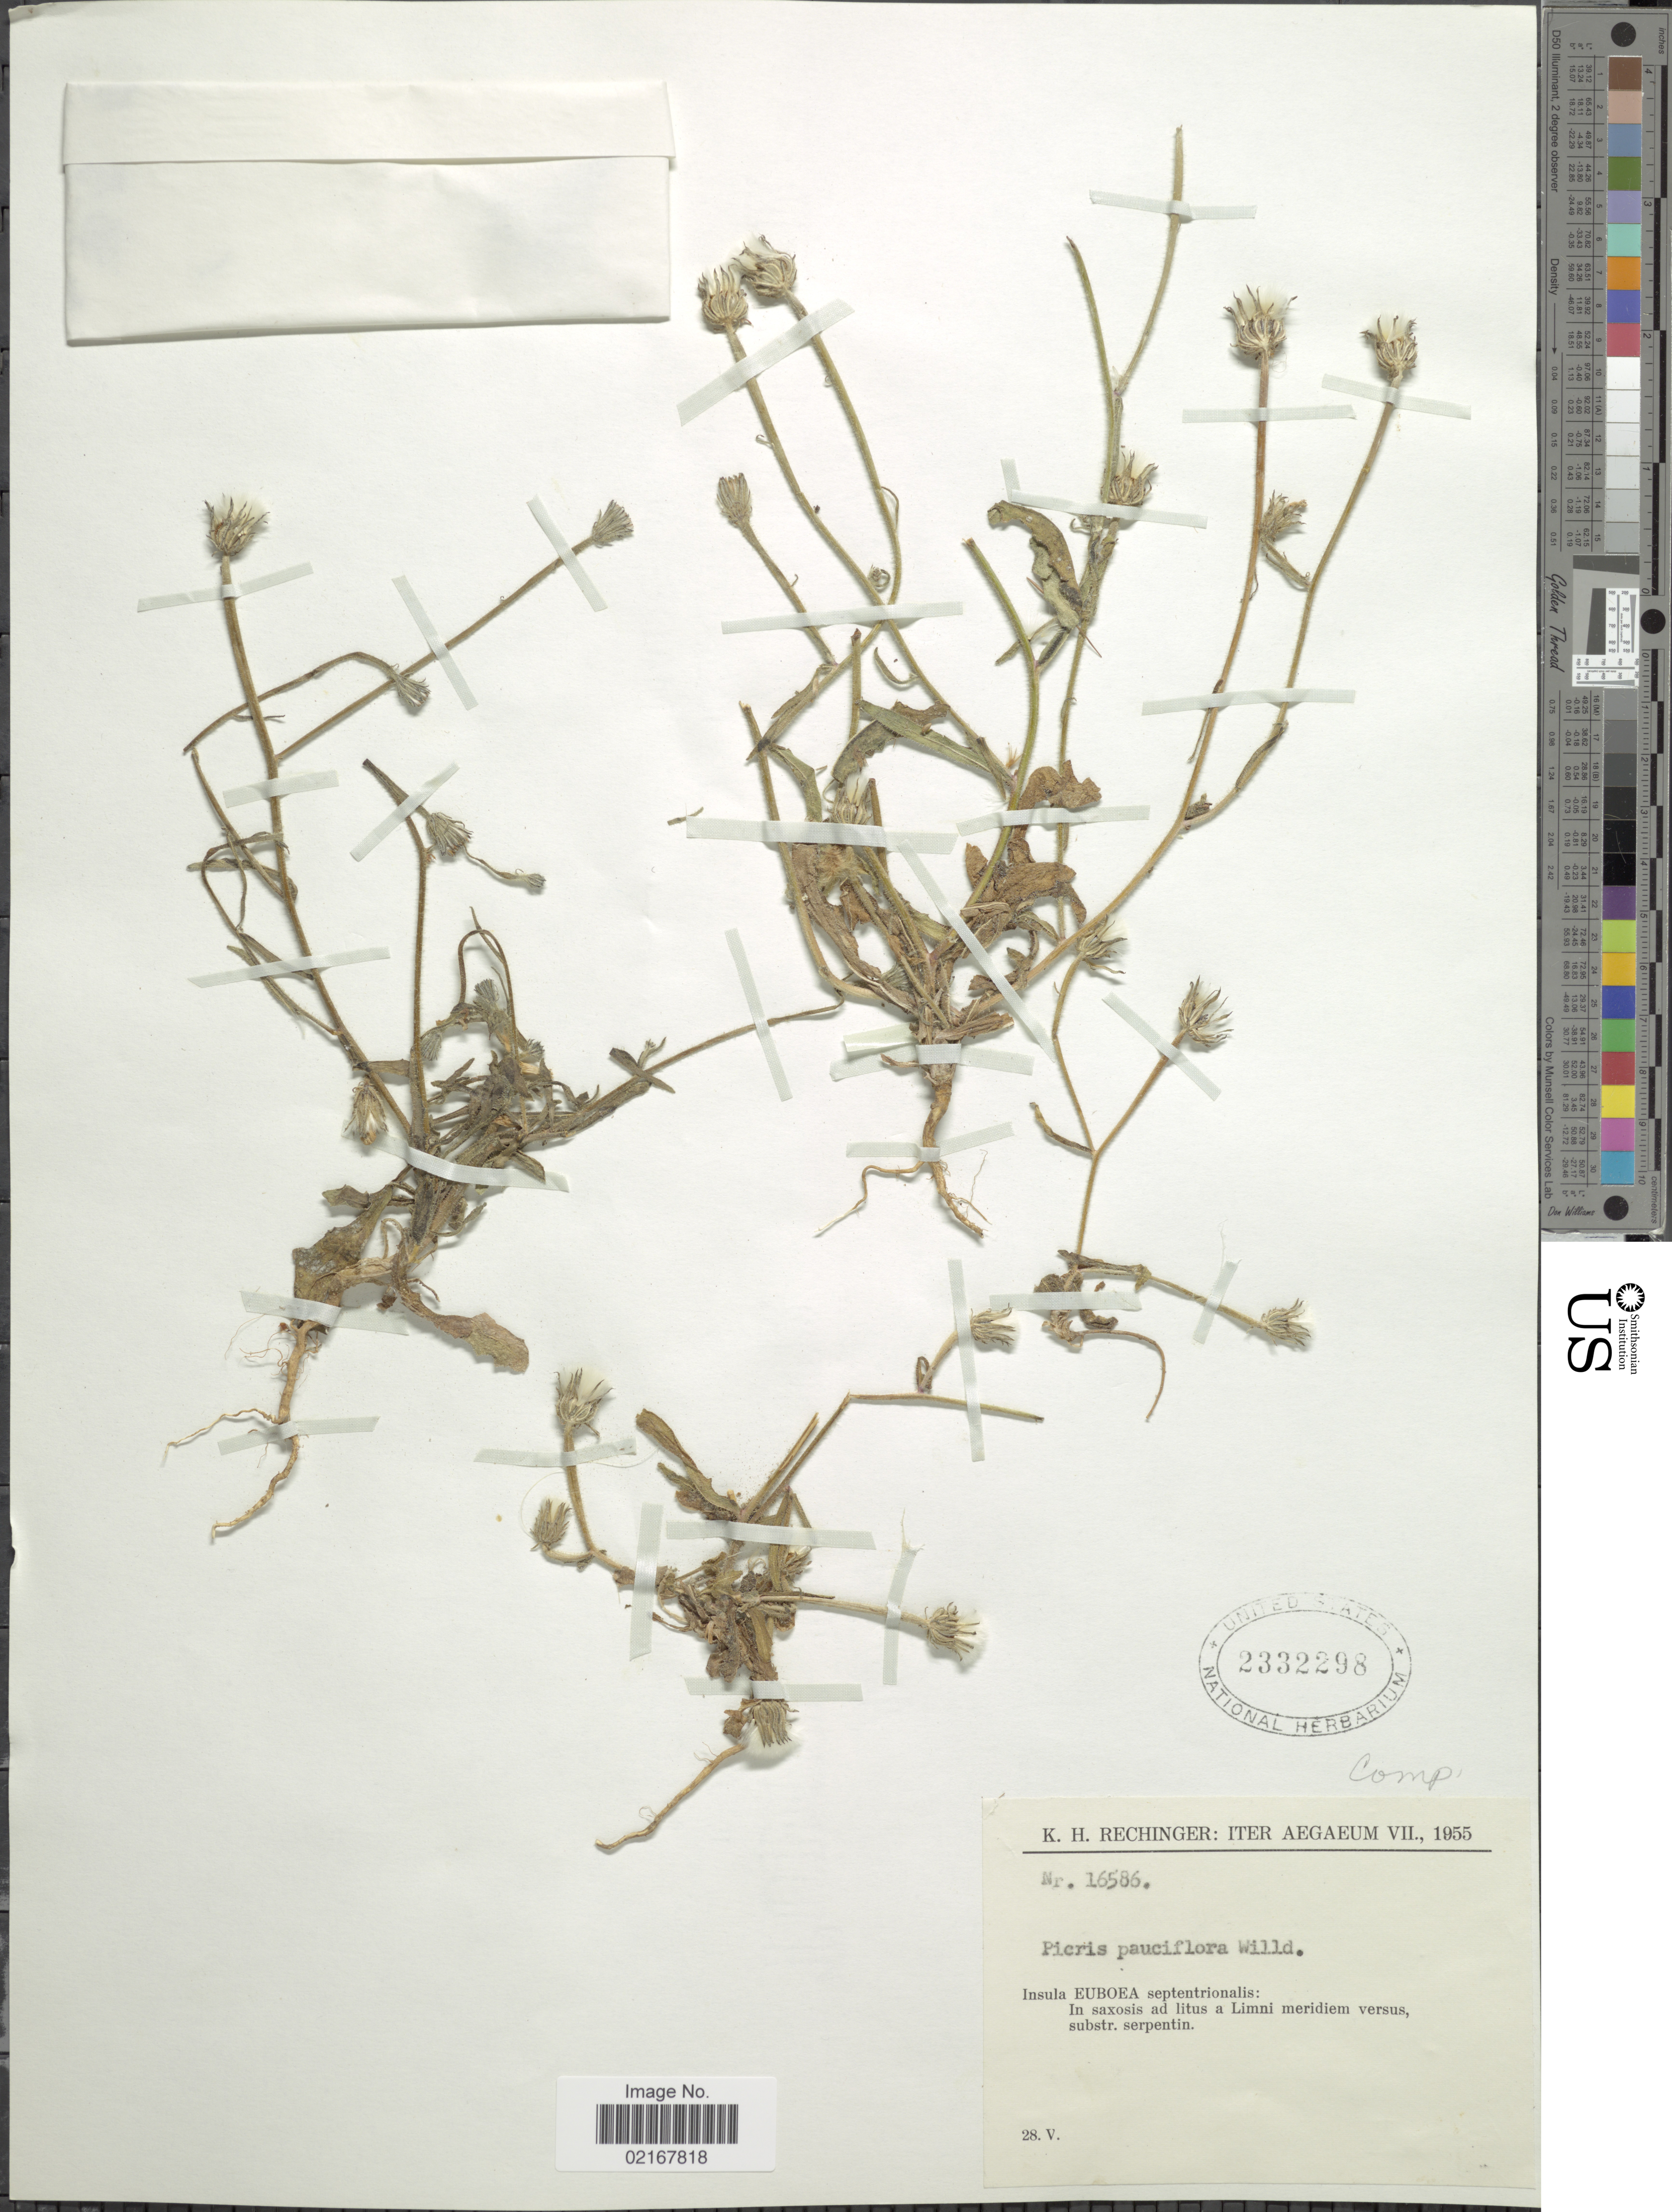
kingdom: Plantae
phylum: Tracheophyta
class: Magnoliopsida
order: Asterales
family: Asteraceae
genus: Picris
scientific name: Picris pauciflora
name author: Willd.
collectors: K. H. Rechinger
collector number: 16586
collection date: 1955-05-28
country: Greece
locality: Aegaeum, Insula Euboea septentrionalis, litus a Limni meridiem versus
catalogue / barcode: US 2332298